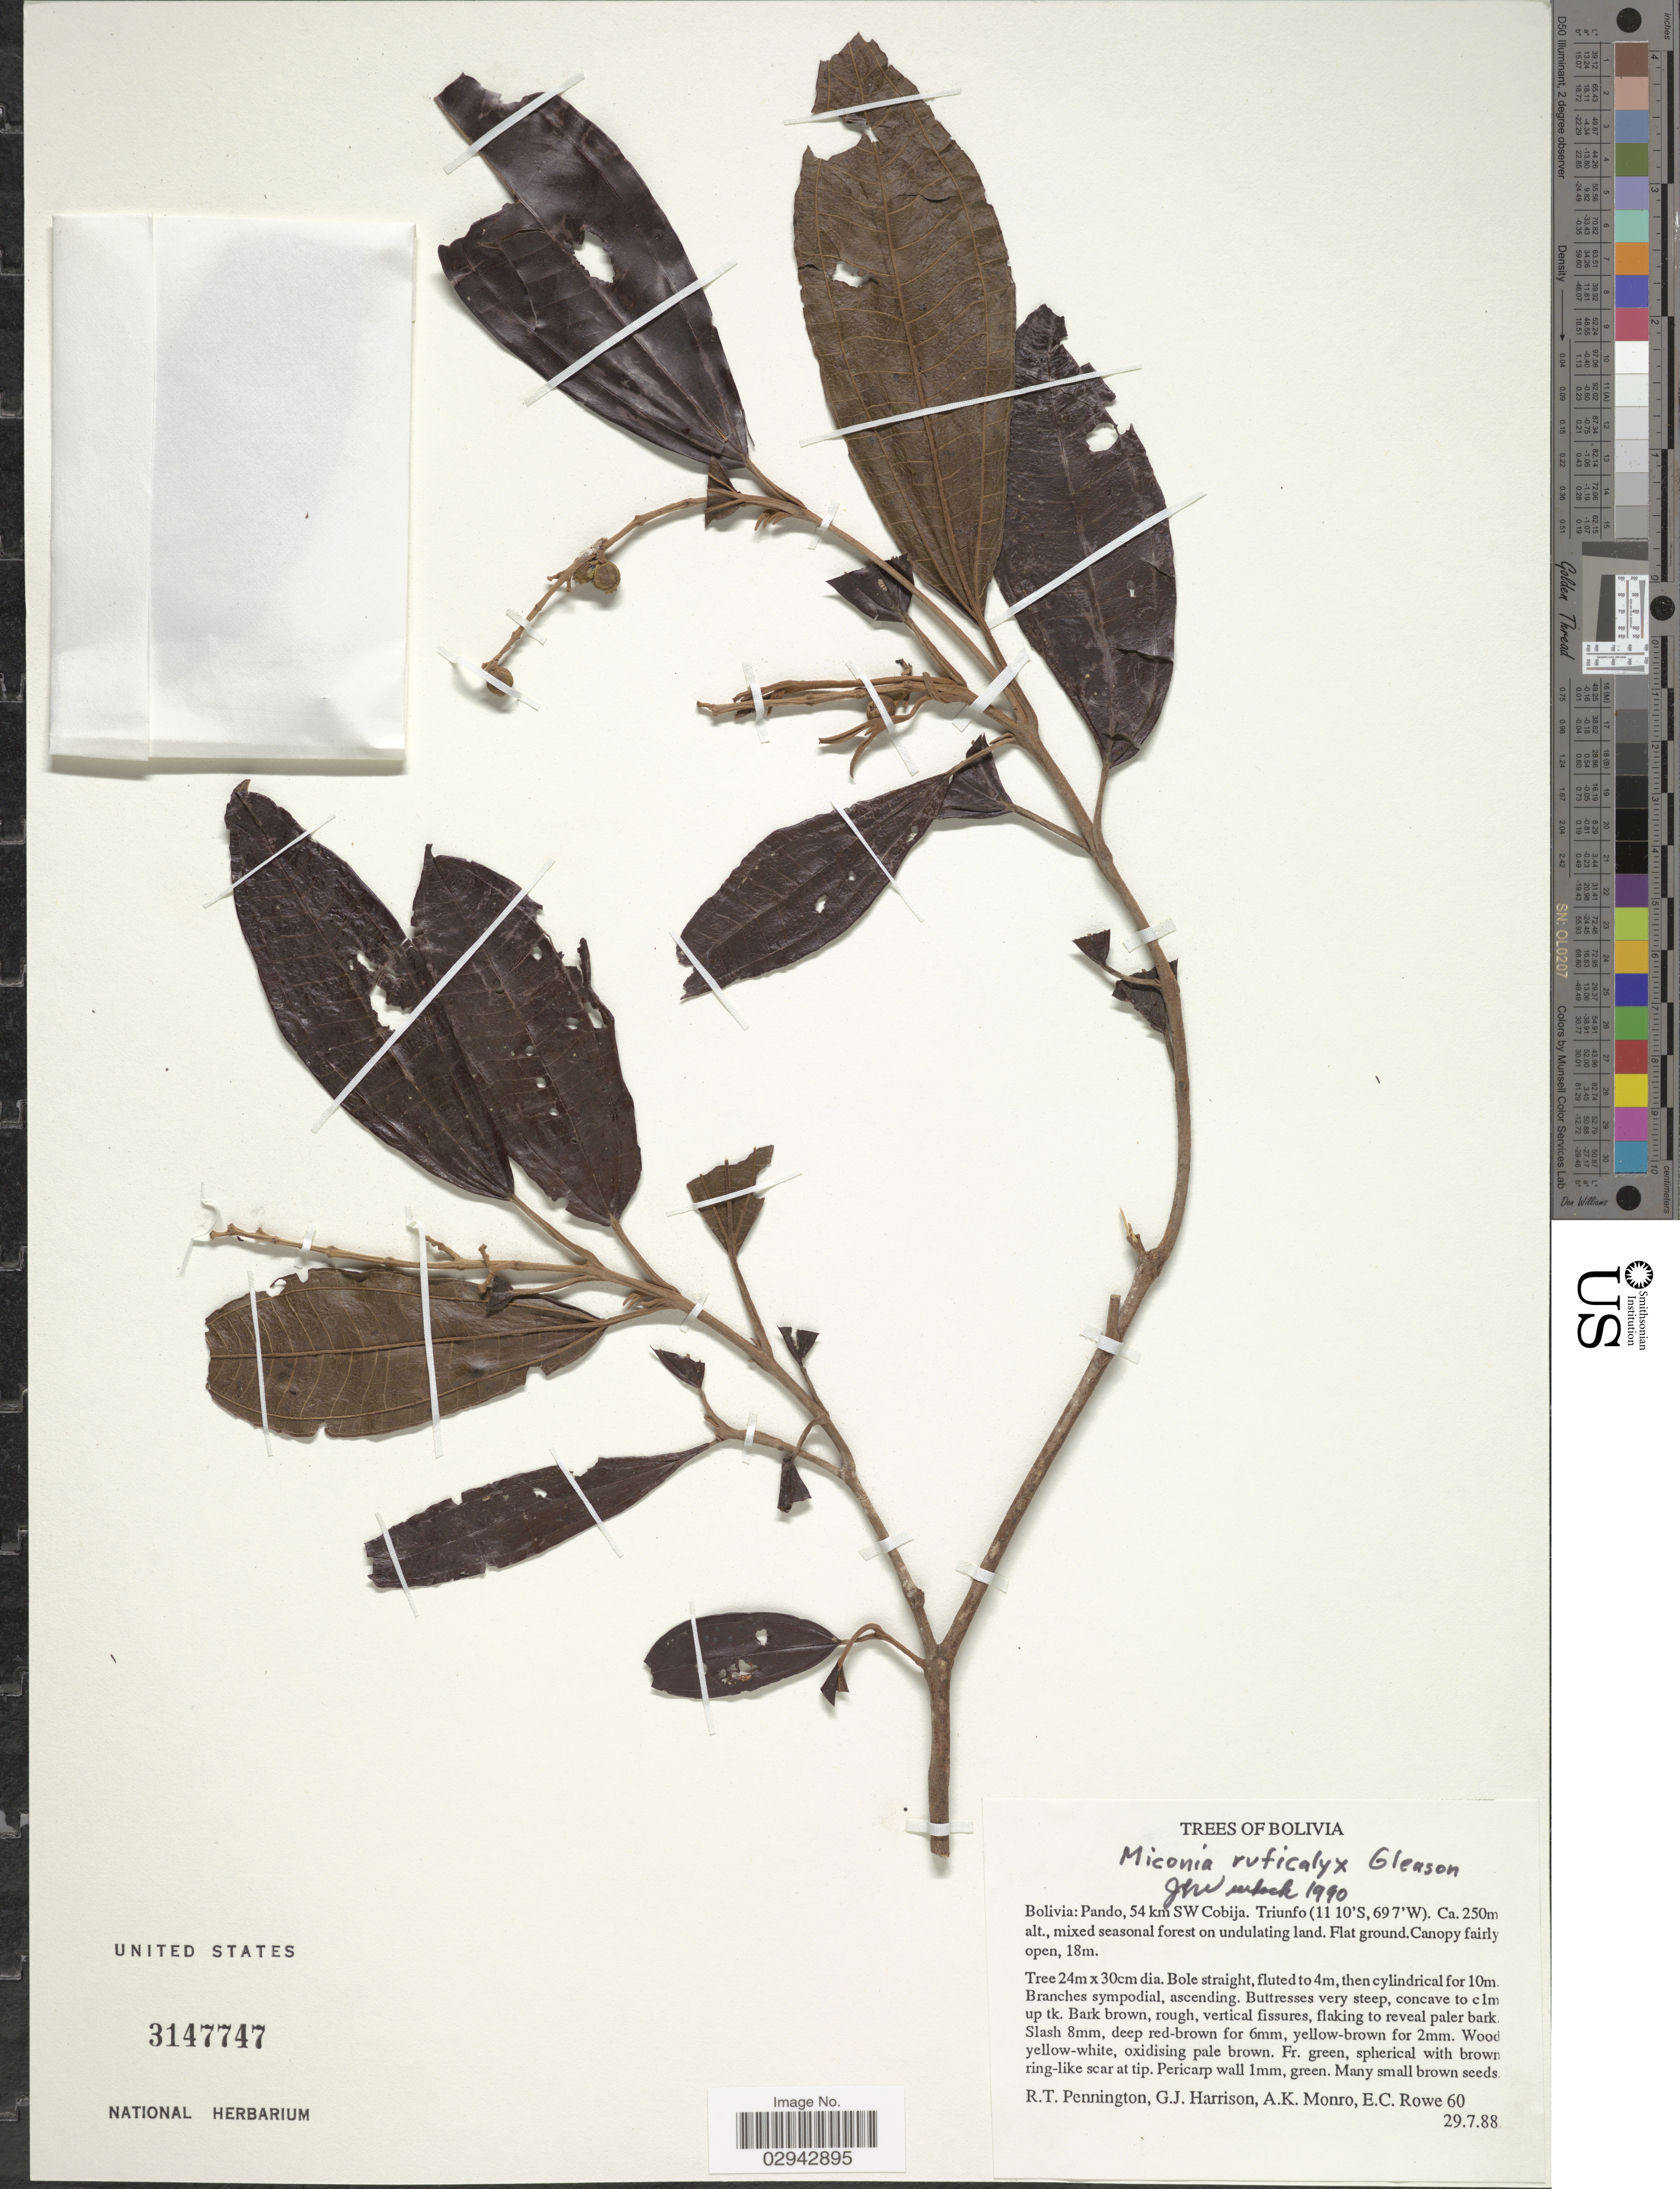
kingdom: Plantae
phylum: Tracheophyta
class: Magnoliopsida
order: Myrtales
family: Melastomataceae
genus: Miconia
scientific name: Miconia ruficalyx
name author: Gleason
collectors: R. T. Pennington, G. J. Harrison, A. K. Monro & E. Rowe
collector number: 60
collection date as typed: Transcribed d/m/y: 29/7/88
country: Bolivia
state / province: Pando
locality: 54 km SW Cobija, Triunfo.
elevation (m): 250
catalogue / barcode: US 3147747